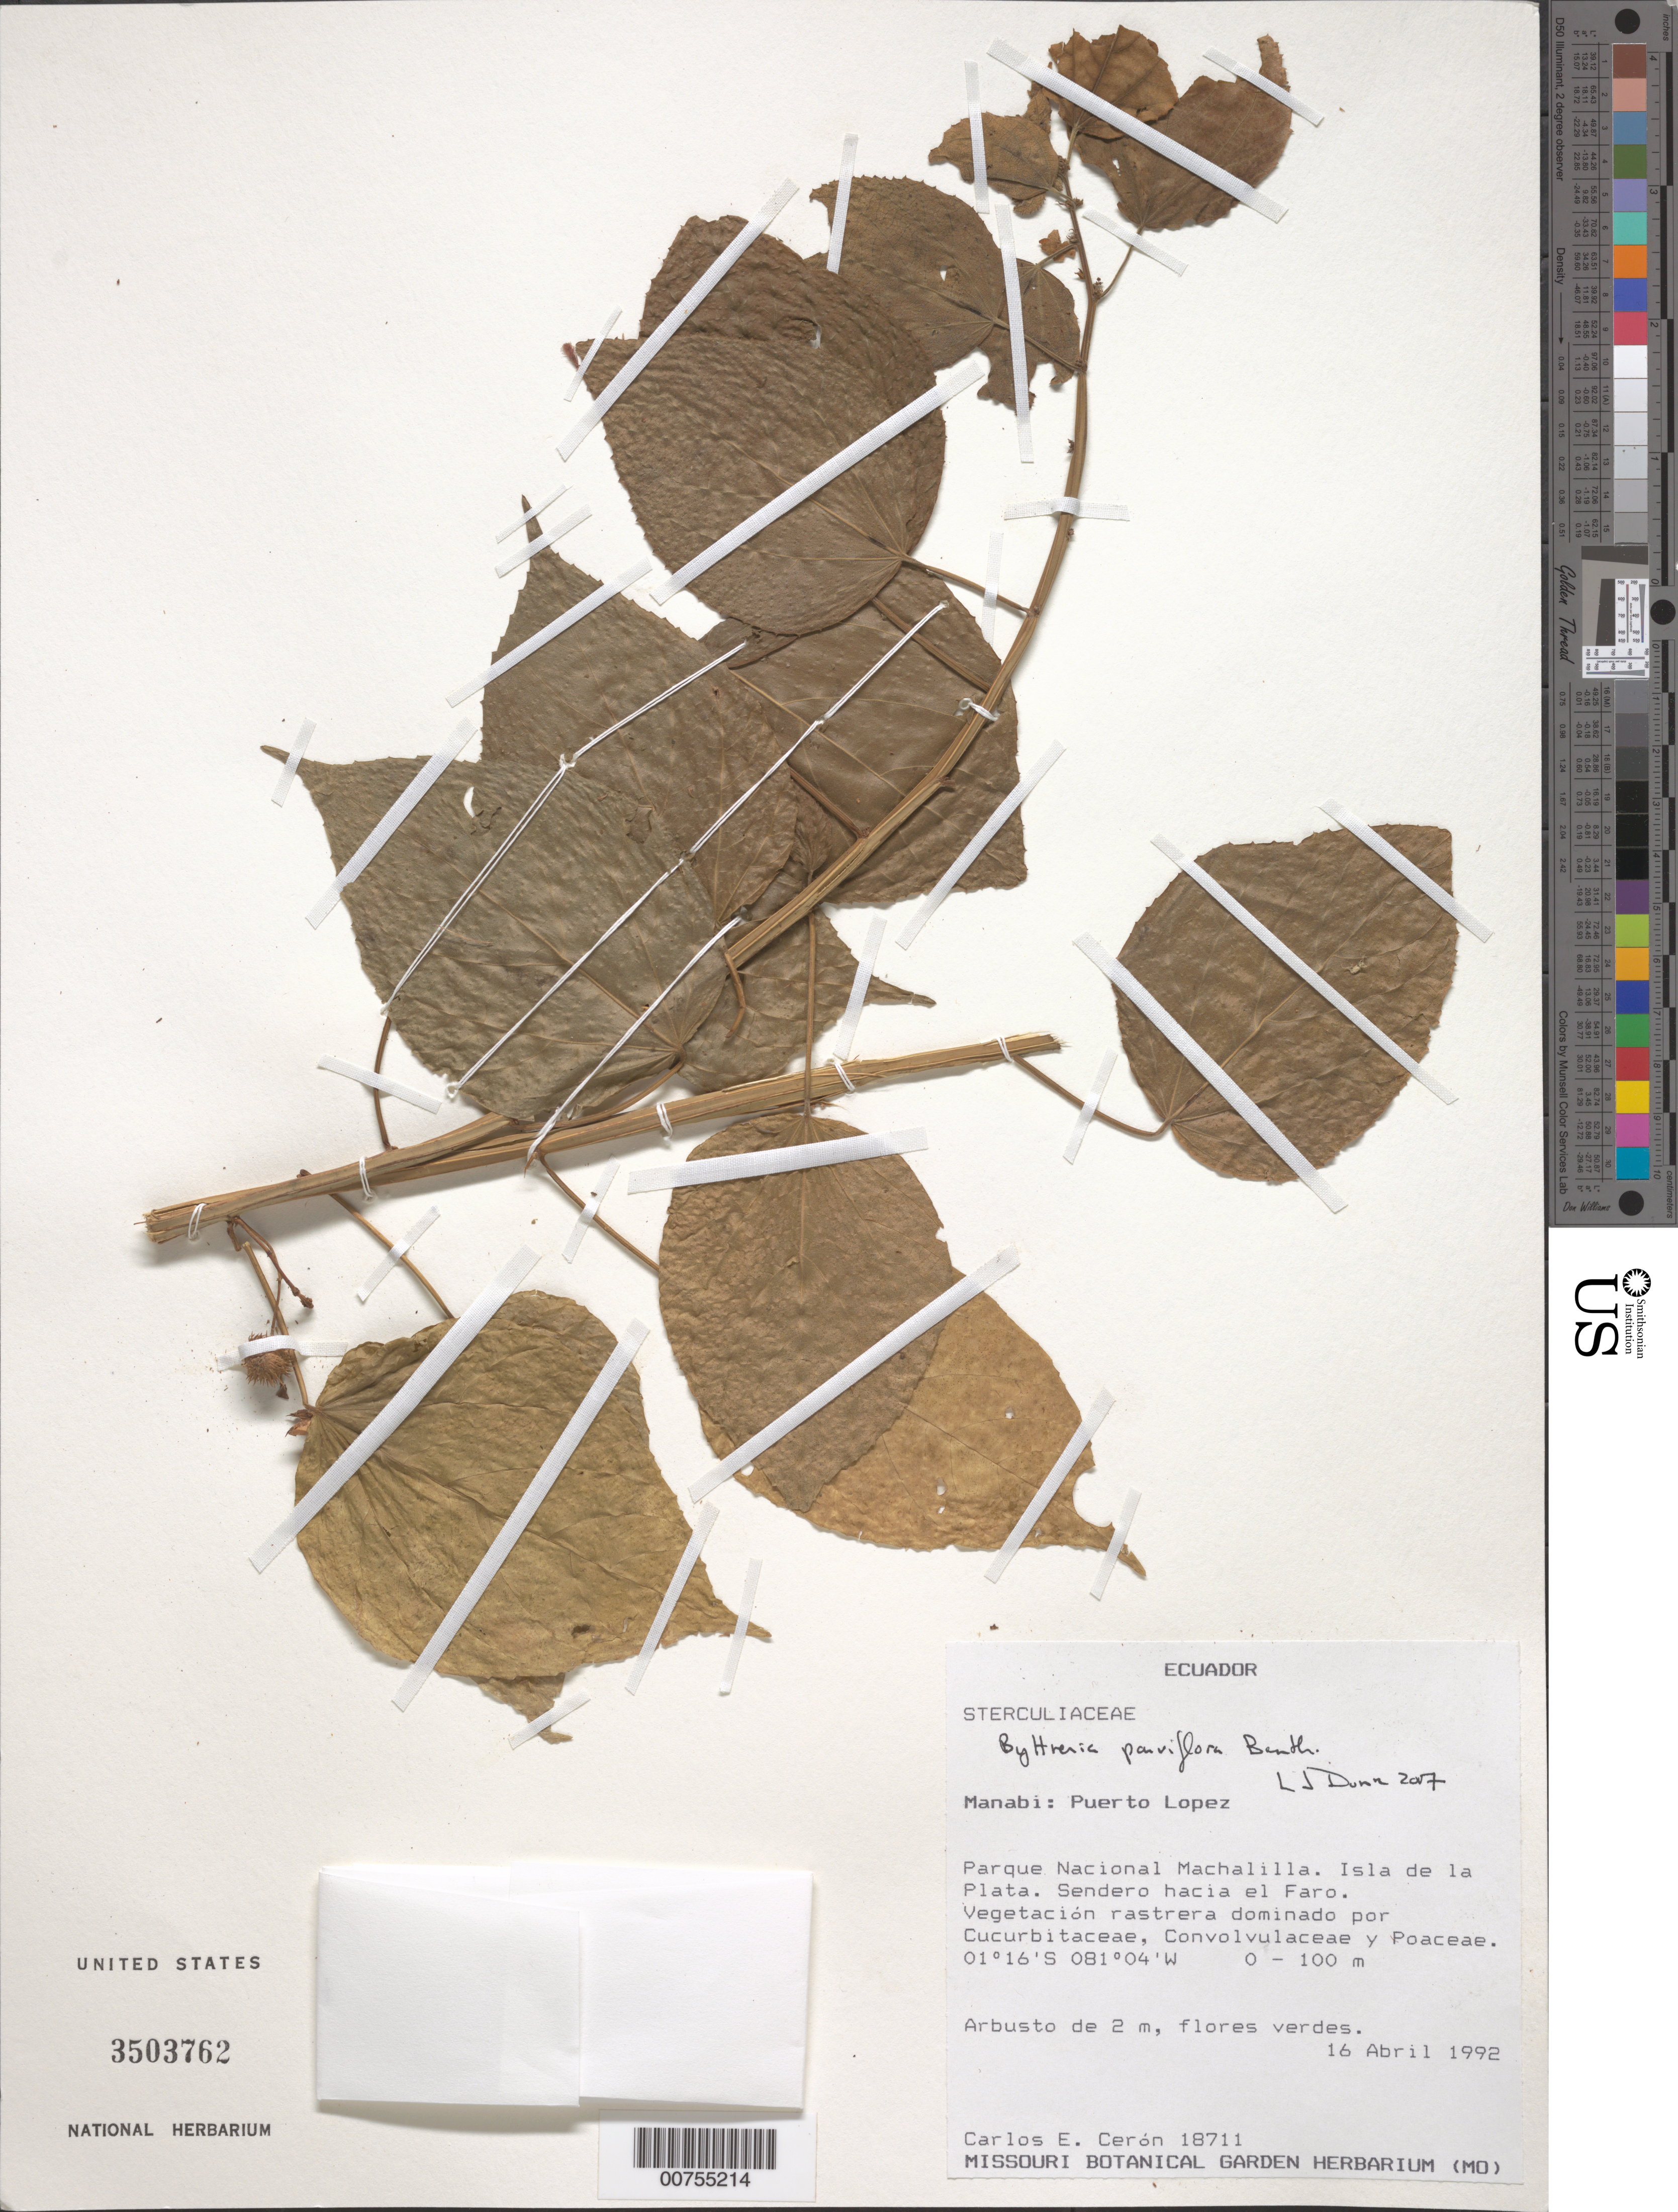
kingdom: Plantae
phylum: Tracheophyta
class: Magnoliopsida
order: Malvales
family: Malvaceae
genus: Byttneria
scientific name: Byttneria parviflora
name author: Benth.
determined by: Dorr, L. J., (BOT), Smithsonian Institution - National Museum of Natural History (UNITED STATES)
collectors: C. E. Cerón M.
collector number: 18711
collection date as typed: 16 Apr 1992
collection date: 1992-04-16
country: Ecuador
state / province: Manabí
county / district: Puerto Lopez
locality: Parque nacional Machalilla. Isla de la Plata. Sendero hacia el Faro.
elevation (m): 0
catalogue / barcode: US 3503762